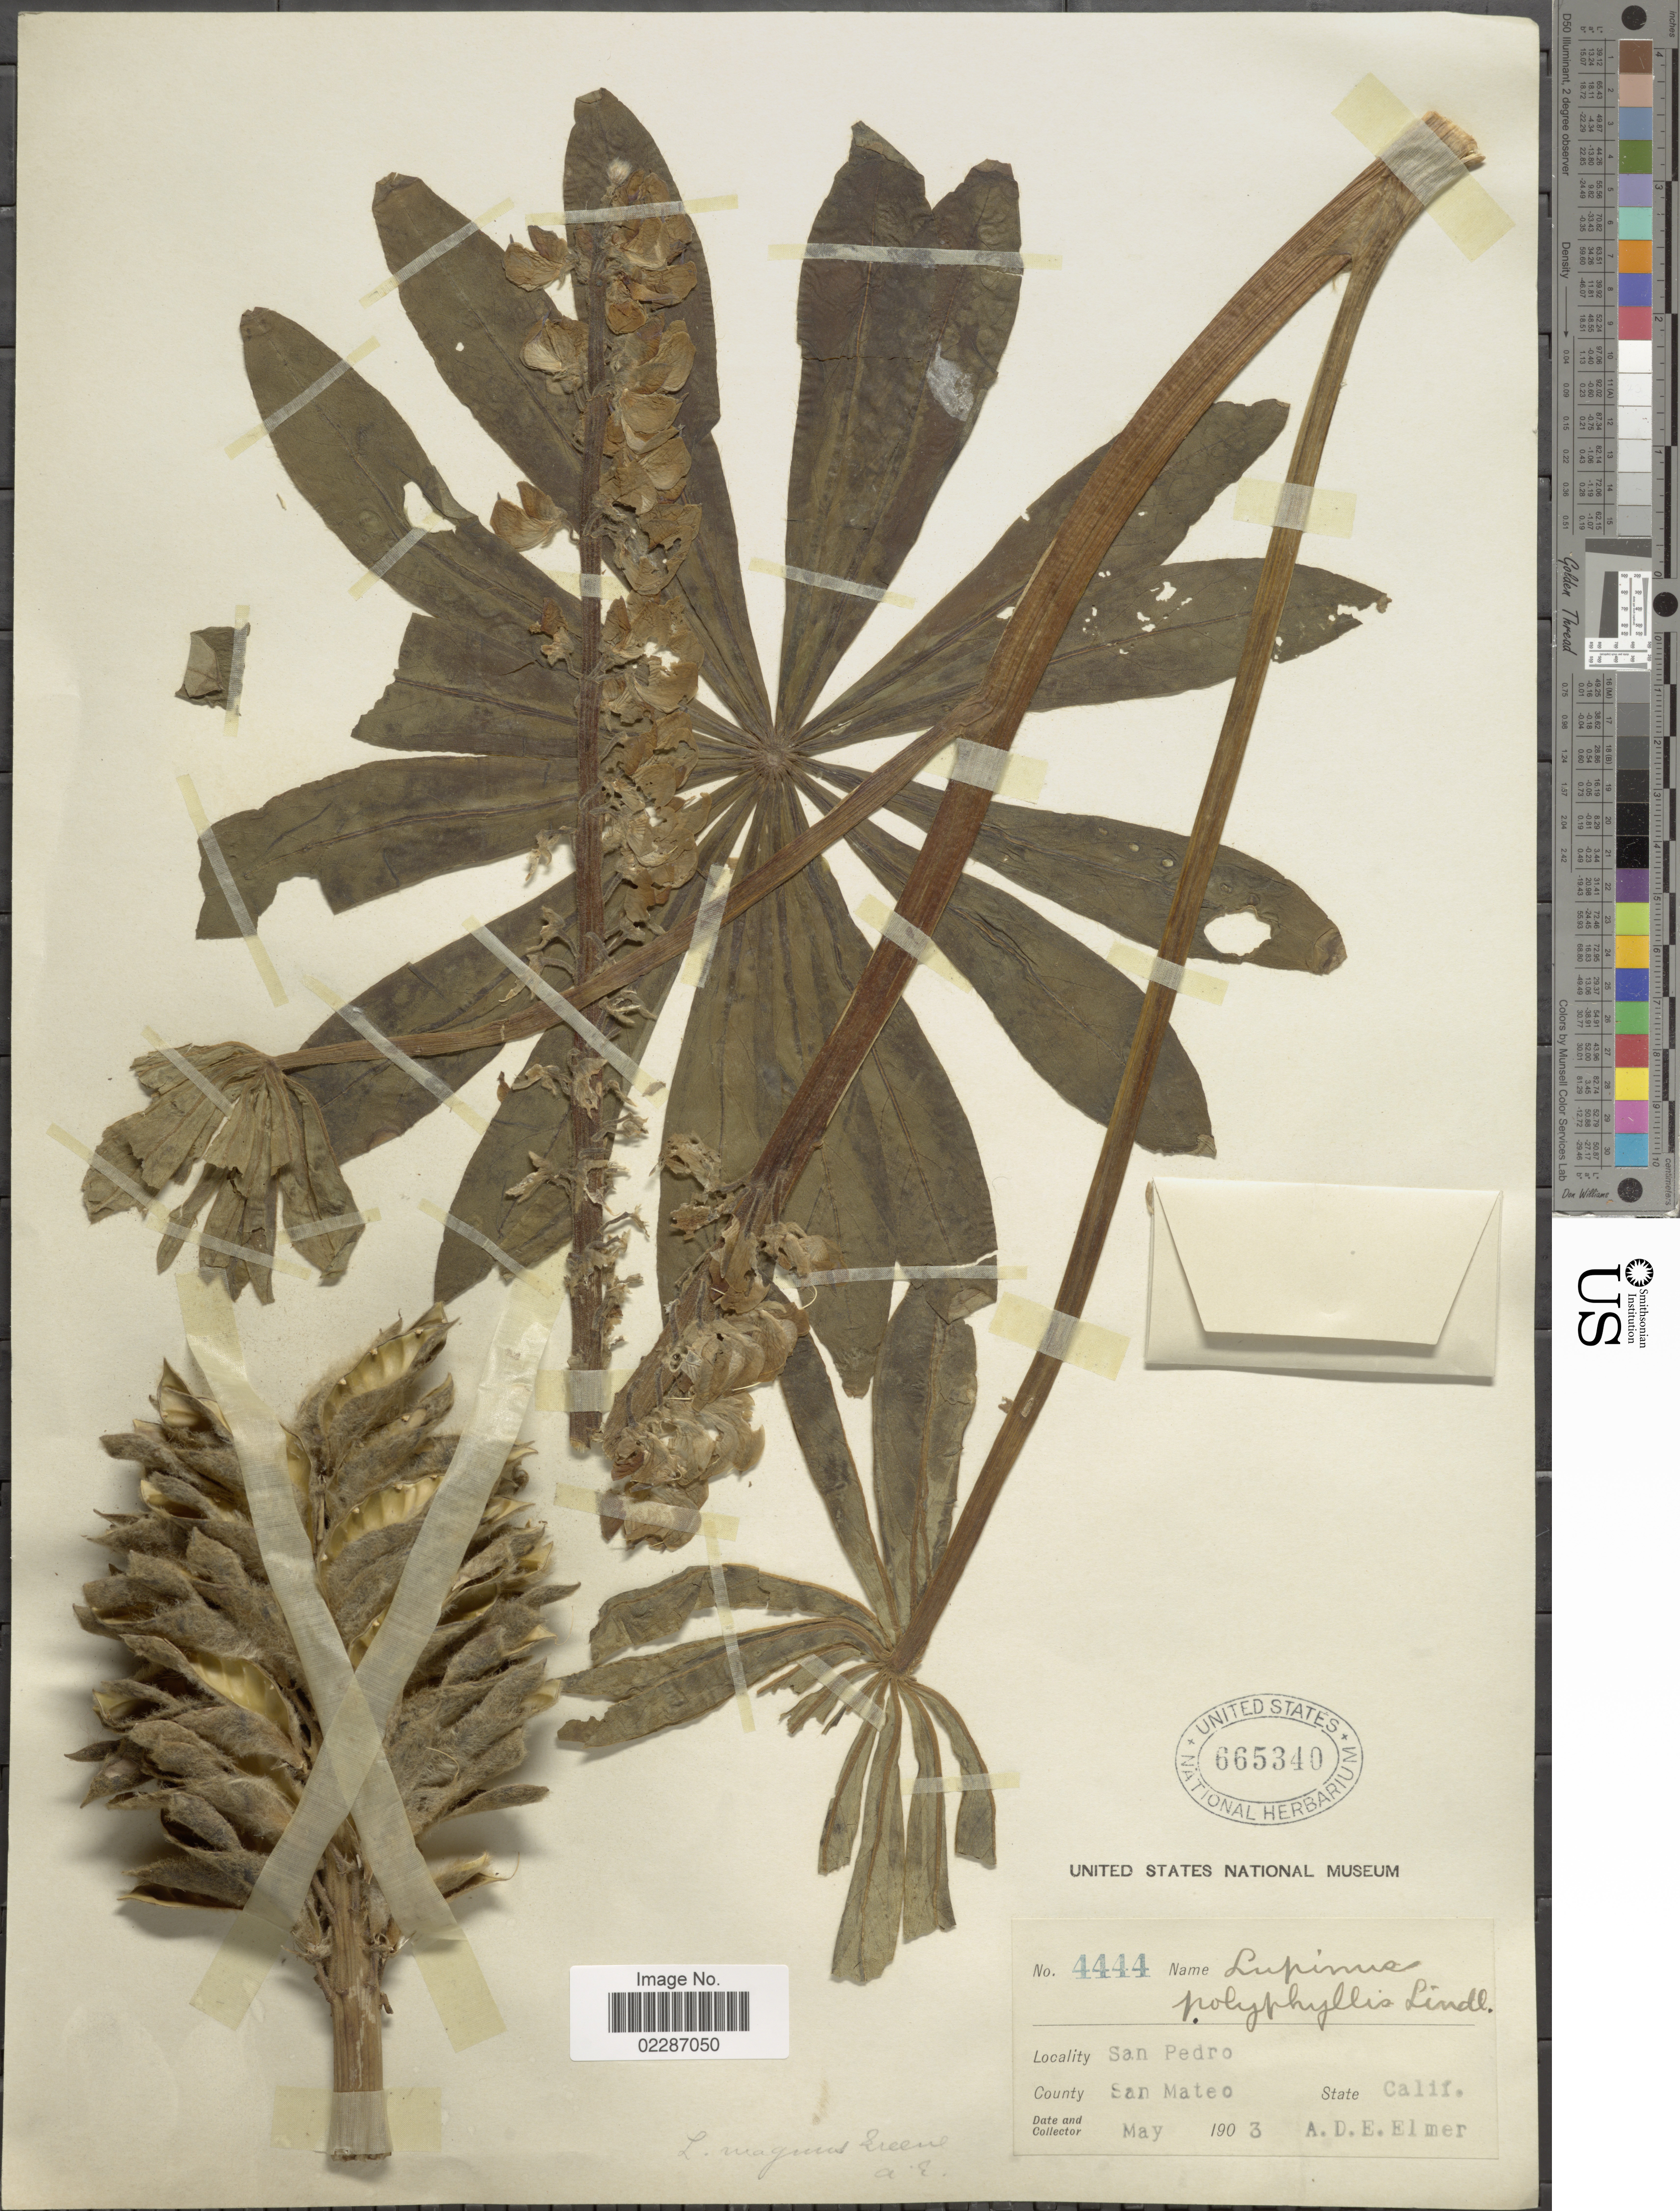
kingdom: Plantae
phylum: Tracheophyta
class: Magnoliopsida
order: Fabales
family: Fabaceae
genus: Lupinus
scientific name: Lupinus polyphyllus var. grandifolius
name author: (Lindl. ex J. Agardh) Torr. & A. Gray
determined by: Strong, Mark T., (BOT), Smithsonian Institution - National Museum of Natural History (UNITED STATES)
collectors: A. D. E. Elmer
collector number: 4444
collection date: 1903-05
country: United States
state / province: California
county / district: San Mateo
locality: San Pedro, County San Mateo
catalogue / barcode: US 665340